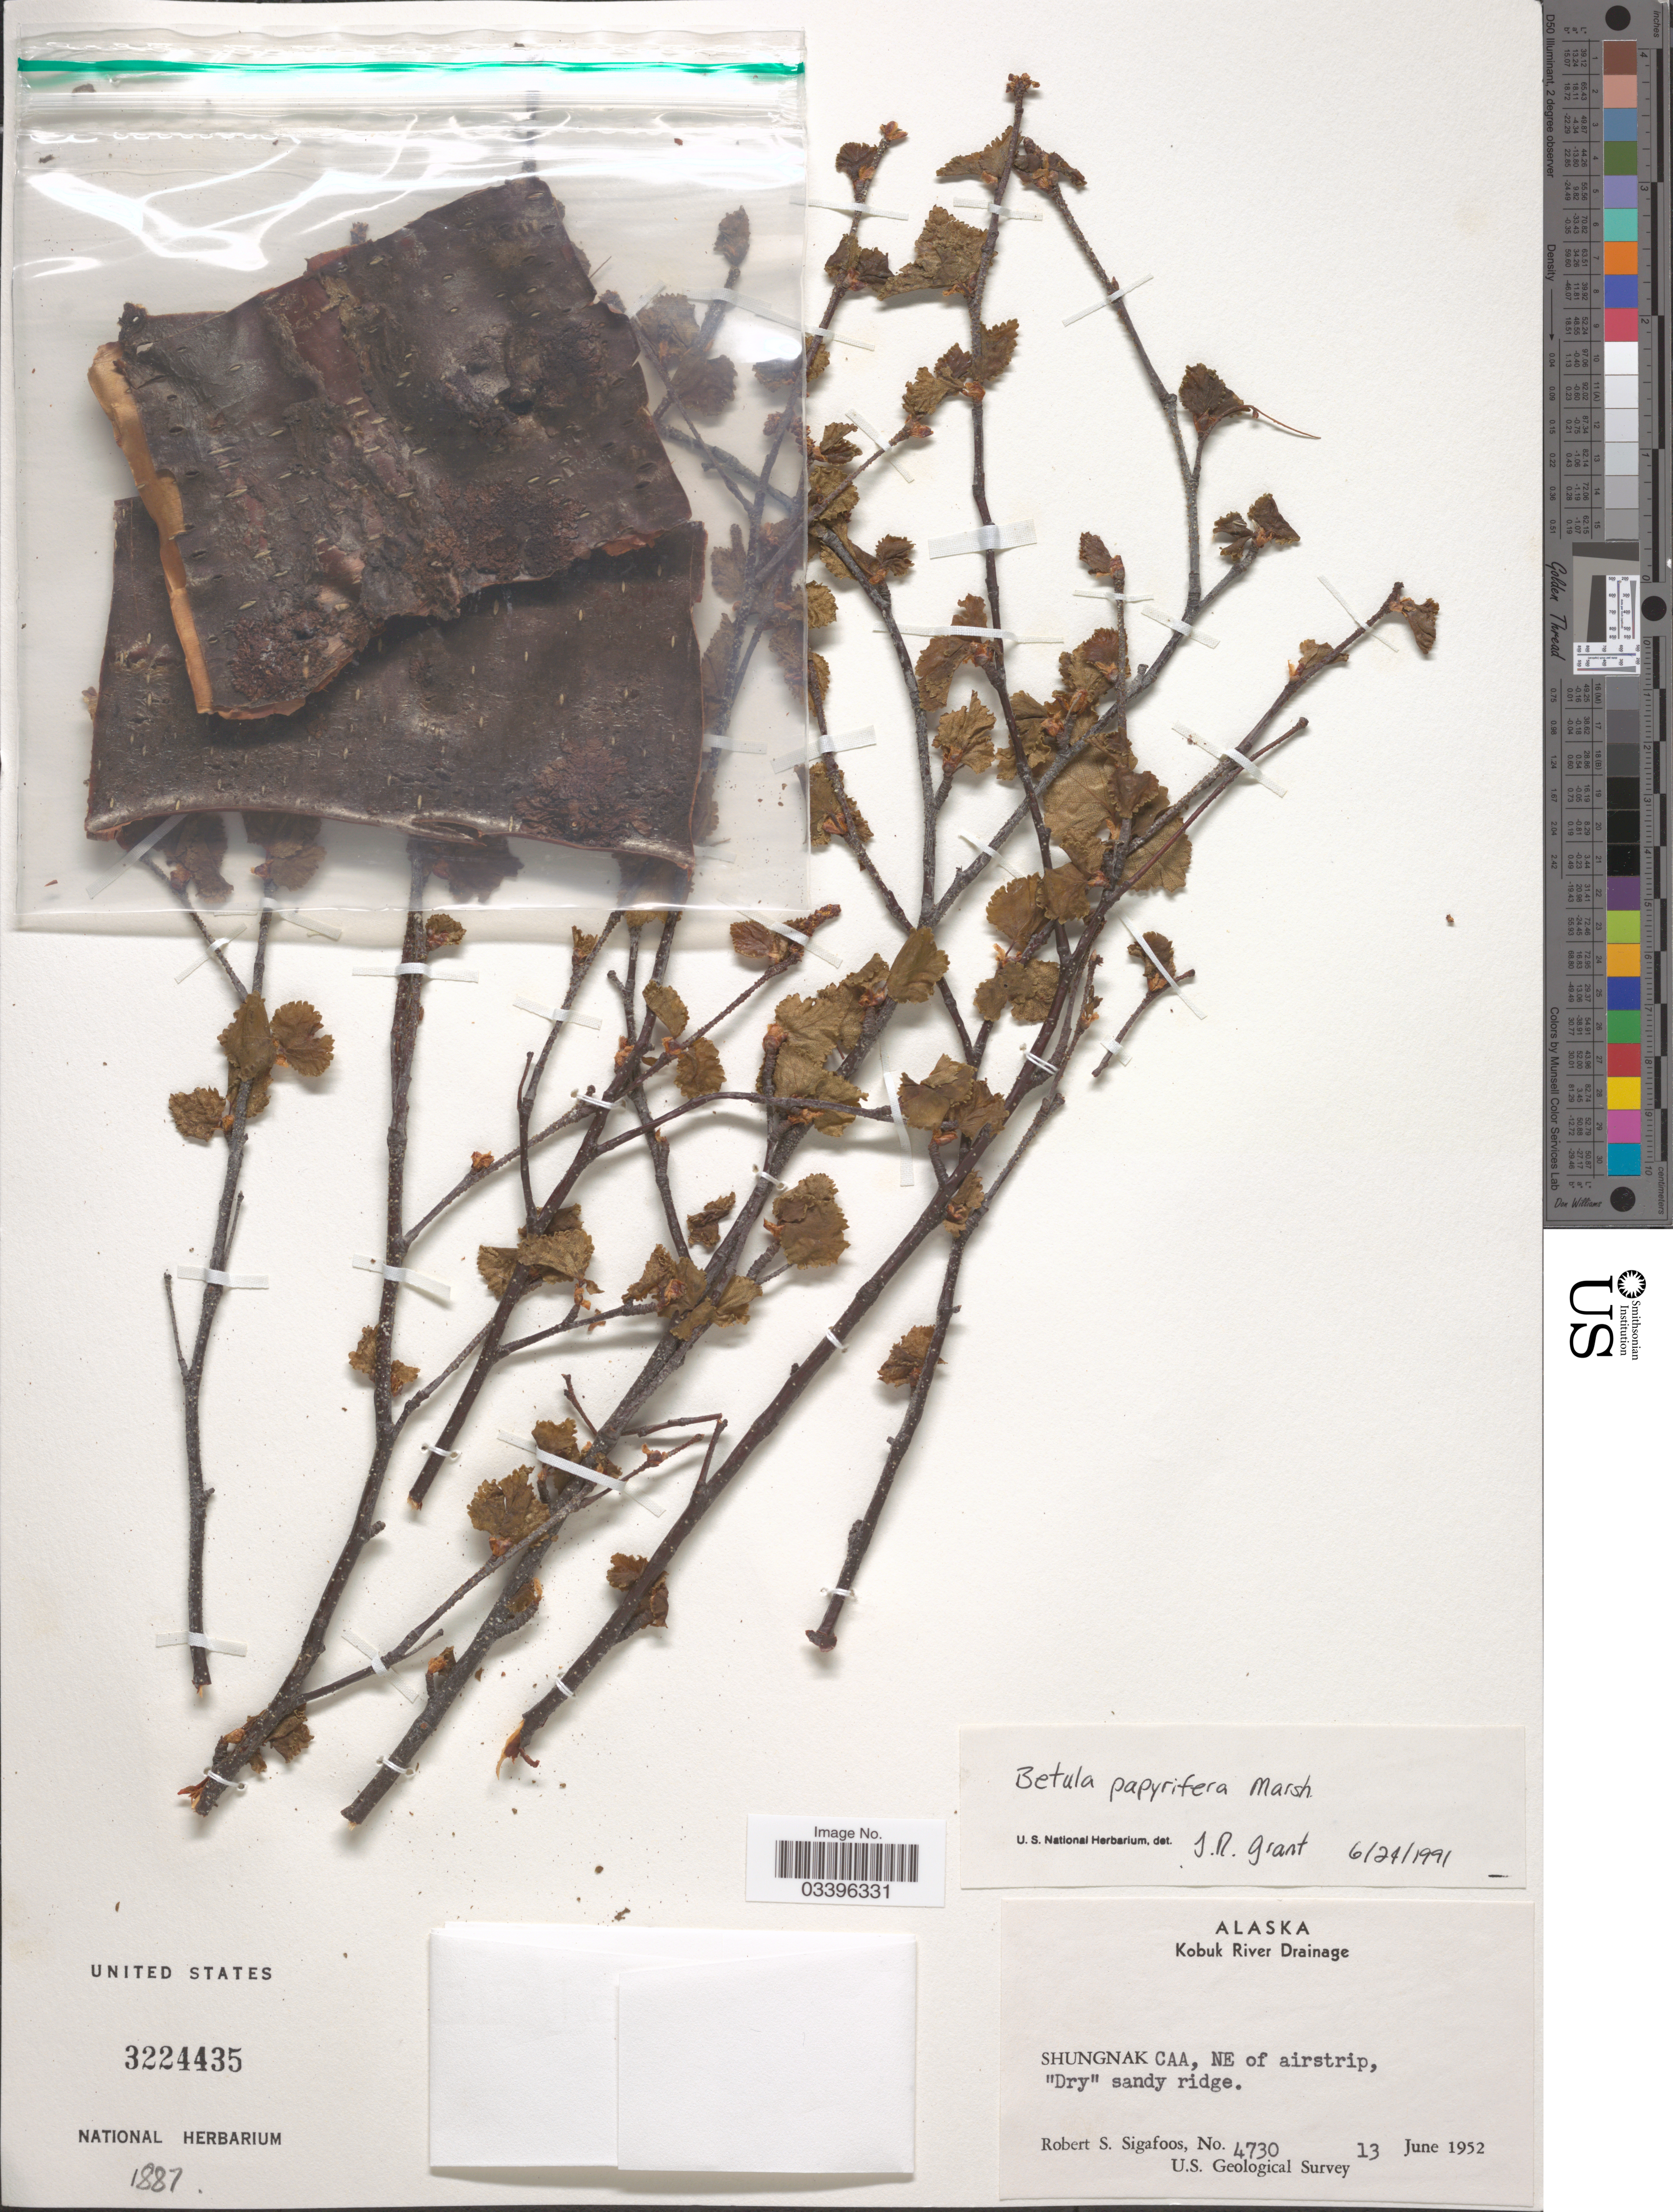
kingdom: Plantae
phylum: Tracheophyta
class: Magnoliopsida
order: Fagales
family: Betulaceae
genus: Betula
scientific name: Betula papyrifera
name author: Marshall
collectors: R. Sigafoos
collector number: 4730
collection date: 1952-06-13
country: United States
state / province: Alaska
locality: Kobuk River Drainage. Shungnak Caa, NE of airstrip.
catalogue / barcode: US 3224435